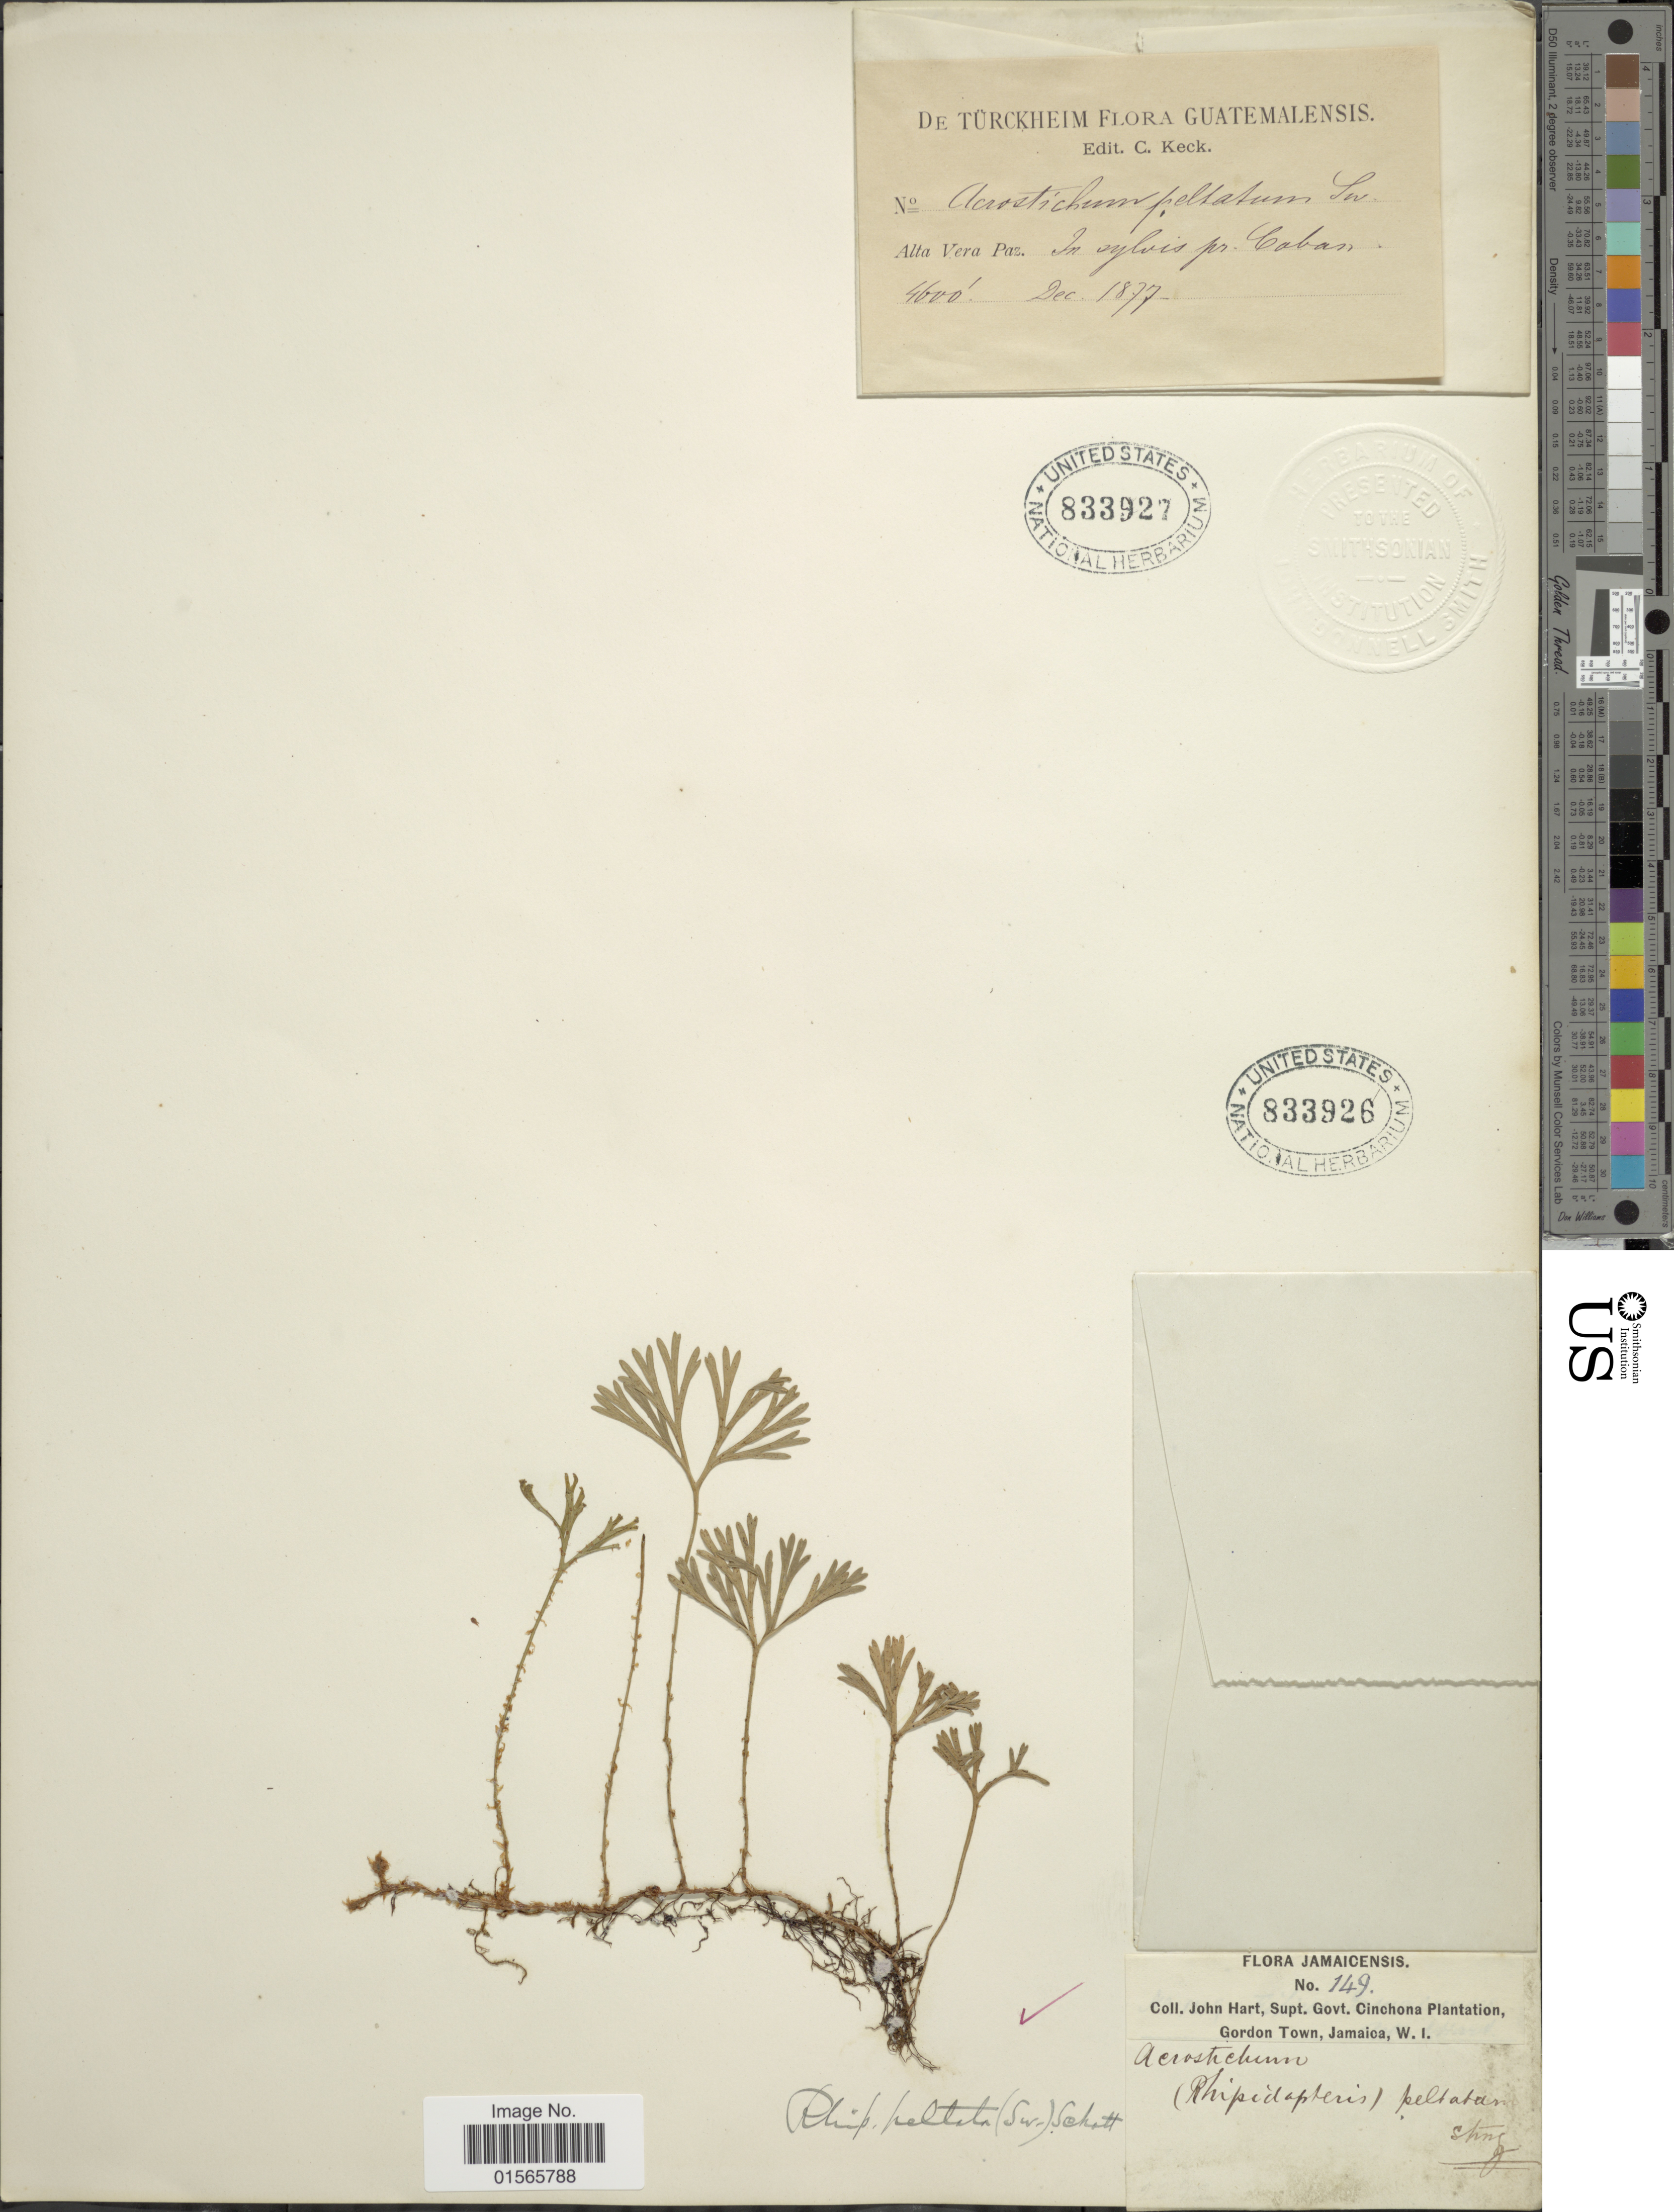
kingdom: Plantae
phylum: Tracheophyta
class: Polypodiopsida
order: Polypodiales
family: Dryopteridaceae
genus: Elaphoglossum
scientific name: Elaphoglossum peltatum f. peltatum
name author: (Sw.) Urb.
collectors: J. H. Hart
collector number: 149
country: Jamaica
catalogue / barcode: US 833926